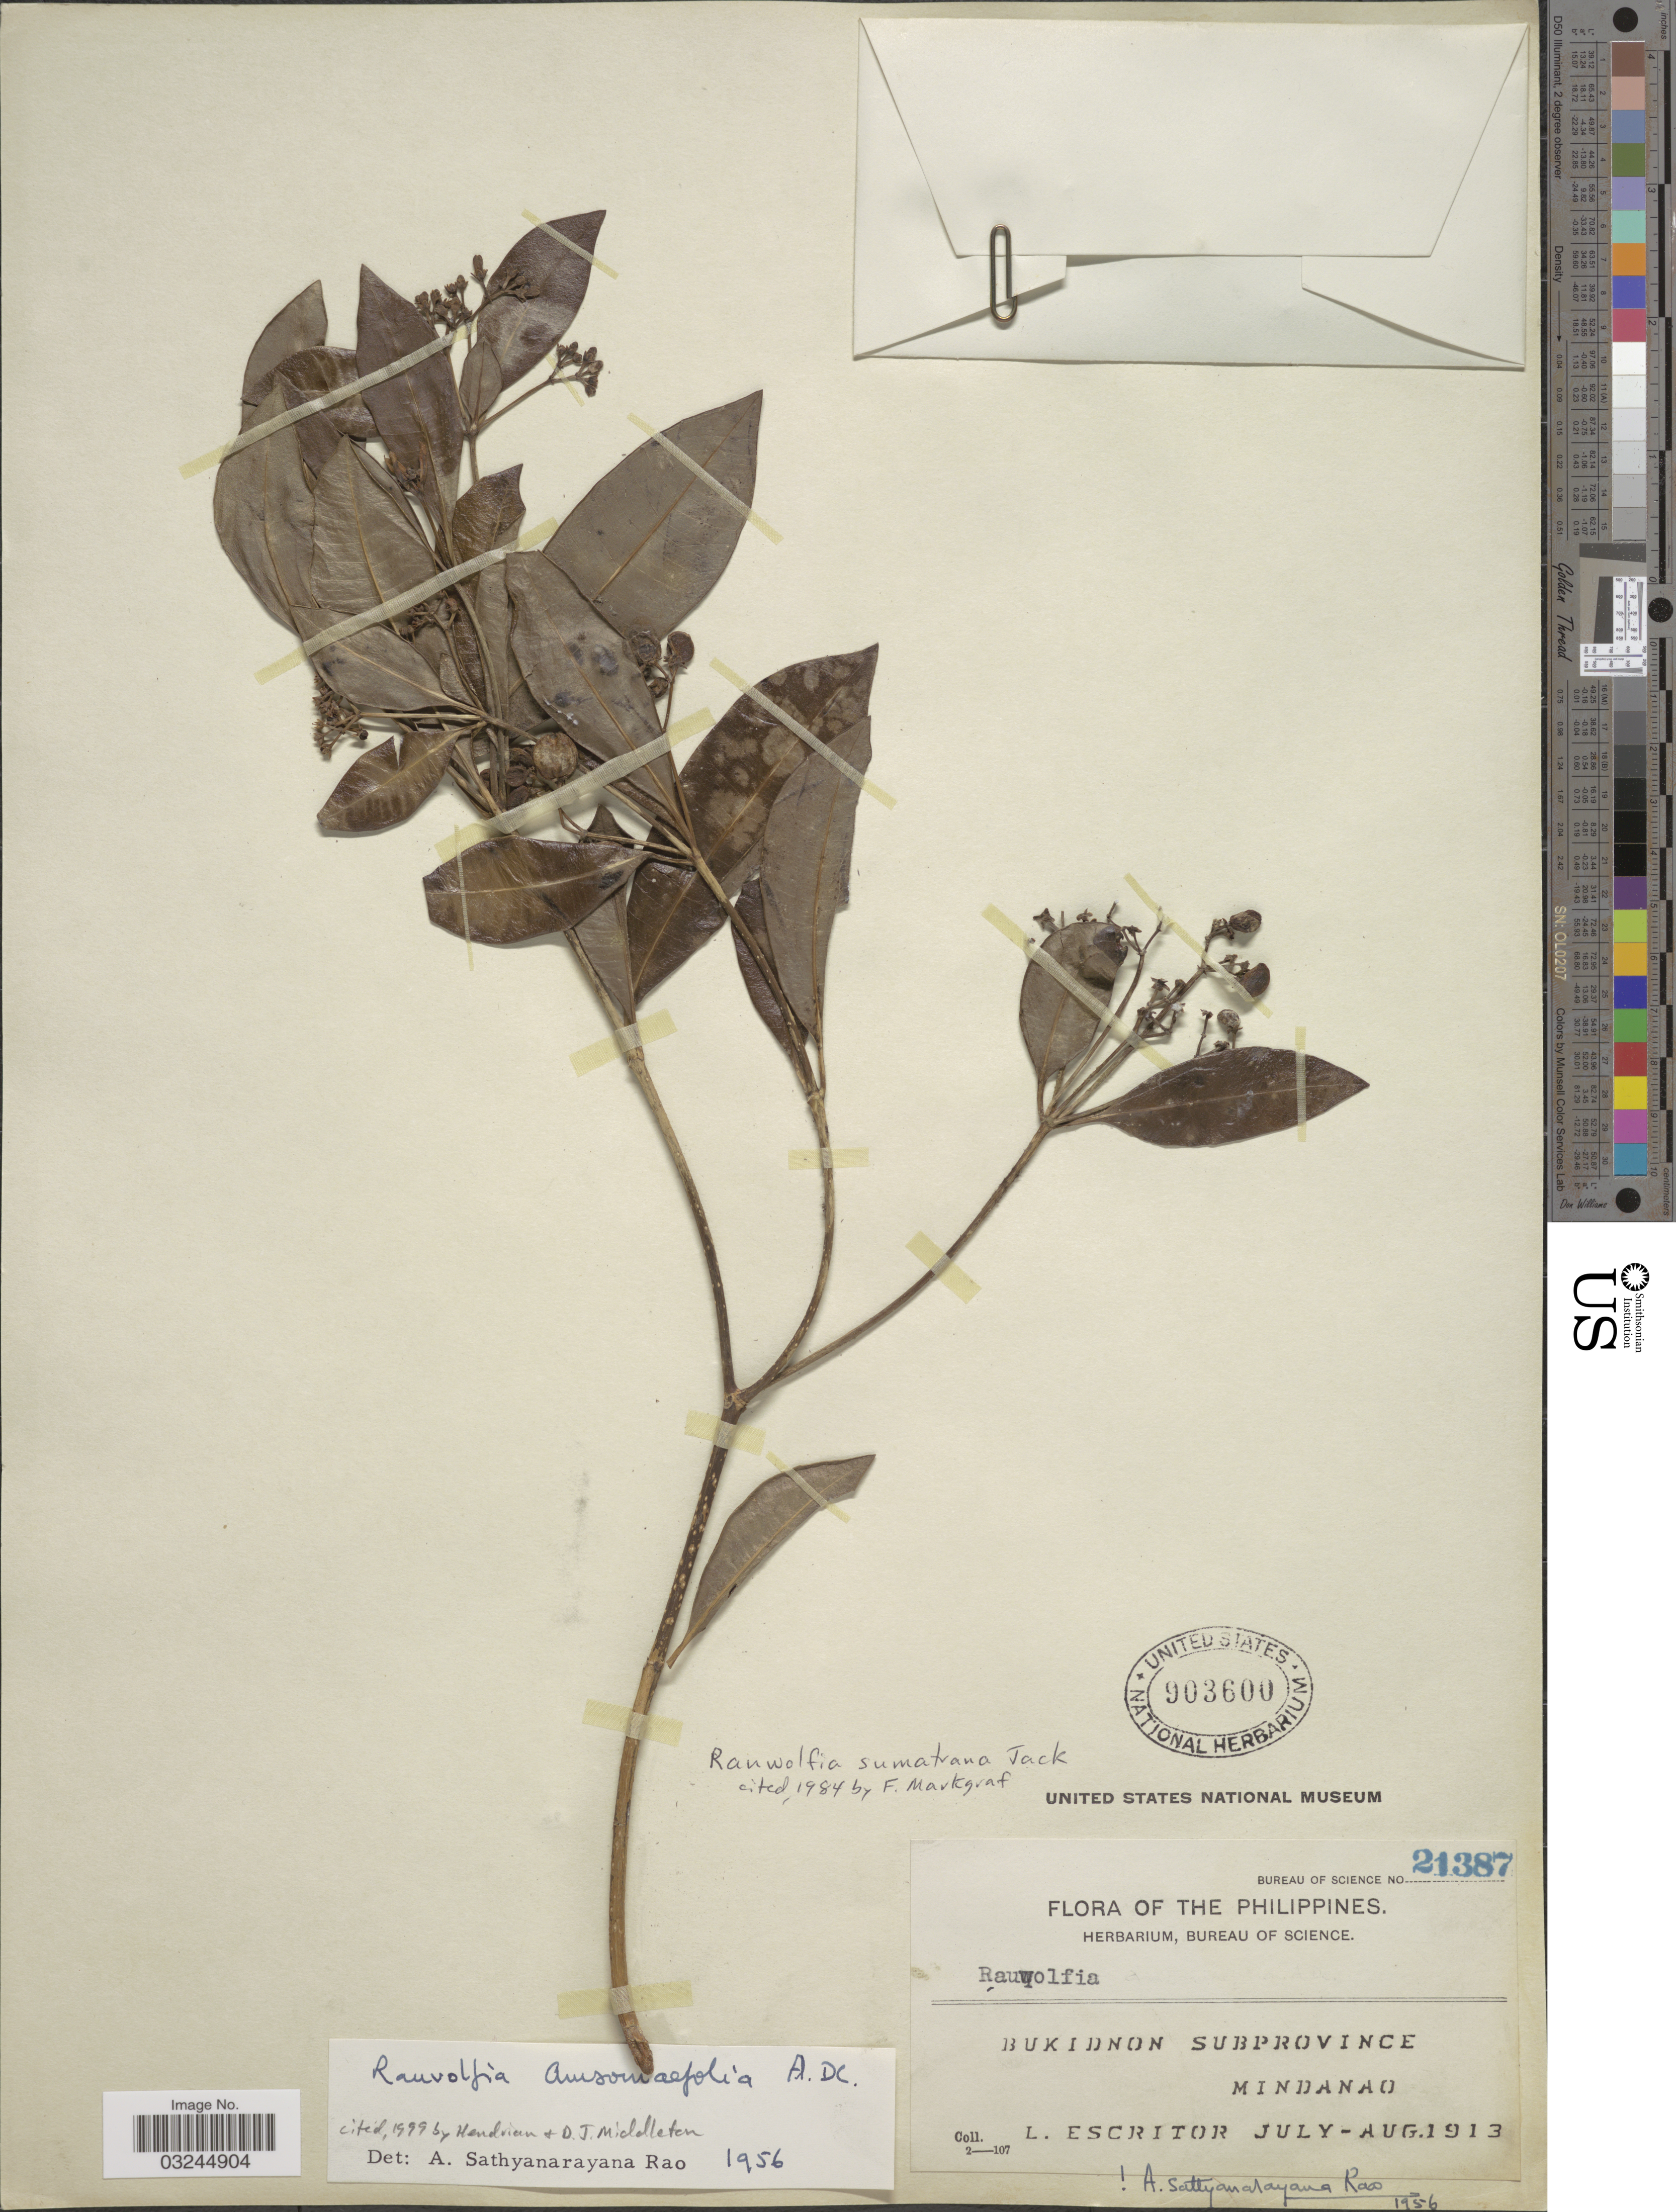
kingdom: Plantae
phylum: Tracheophyta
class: Magnoliopsida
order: Gentianales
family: Apocynaceae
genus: Rauvolfia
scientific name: Rauvolfia amsoniifolia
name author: A. DC.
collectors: L. Escritor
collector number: Bureau of Science 21387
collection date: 1913-07/1913-08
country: Philippines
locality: Bukidnon Subprovince. Mindanao.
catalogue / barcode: US 903600